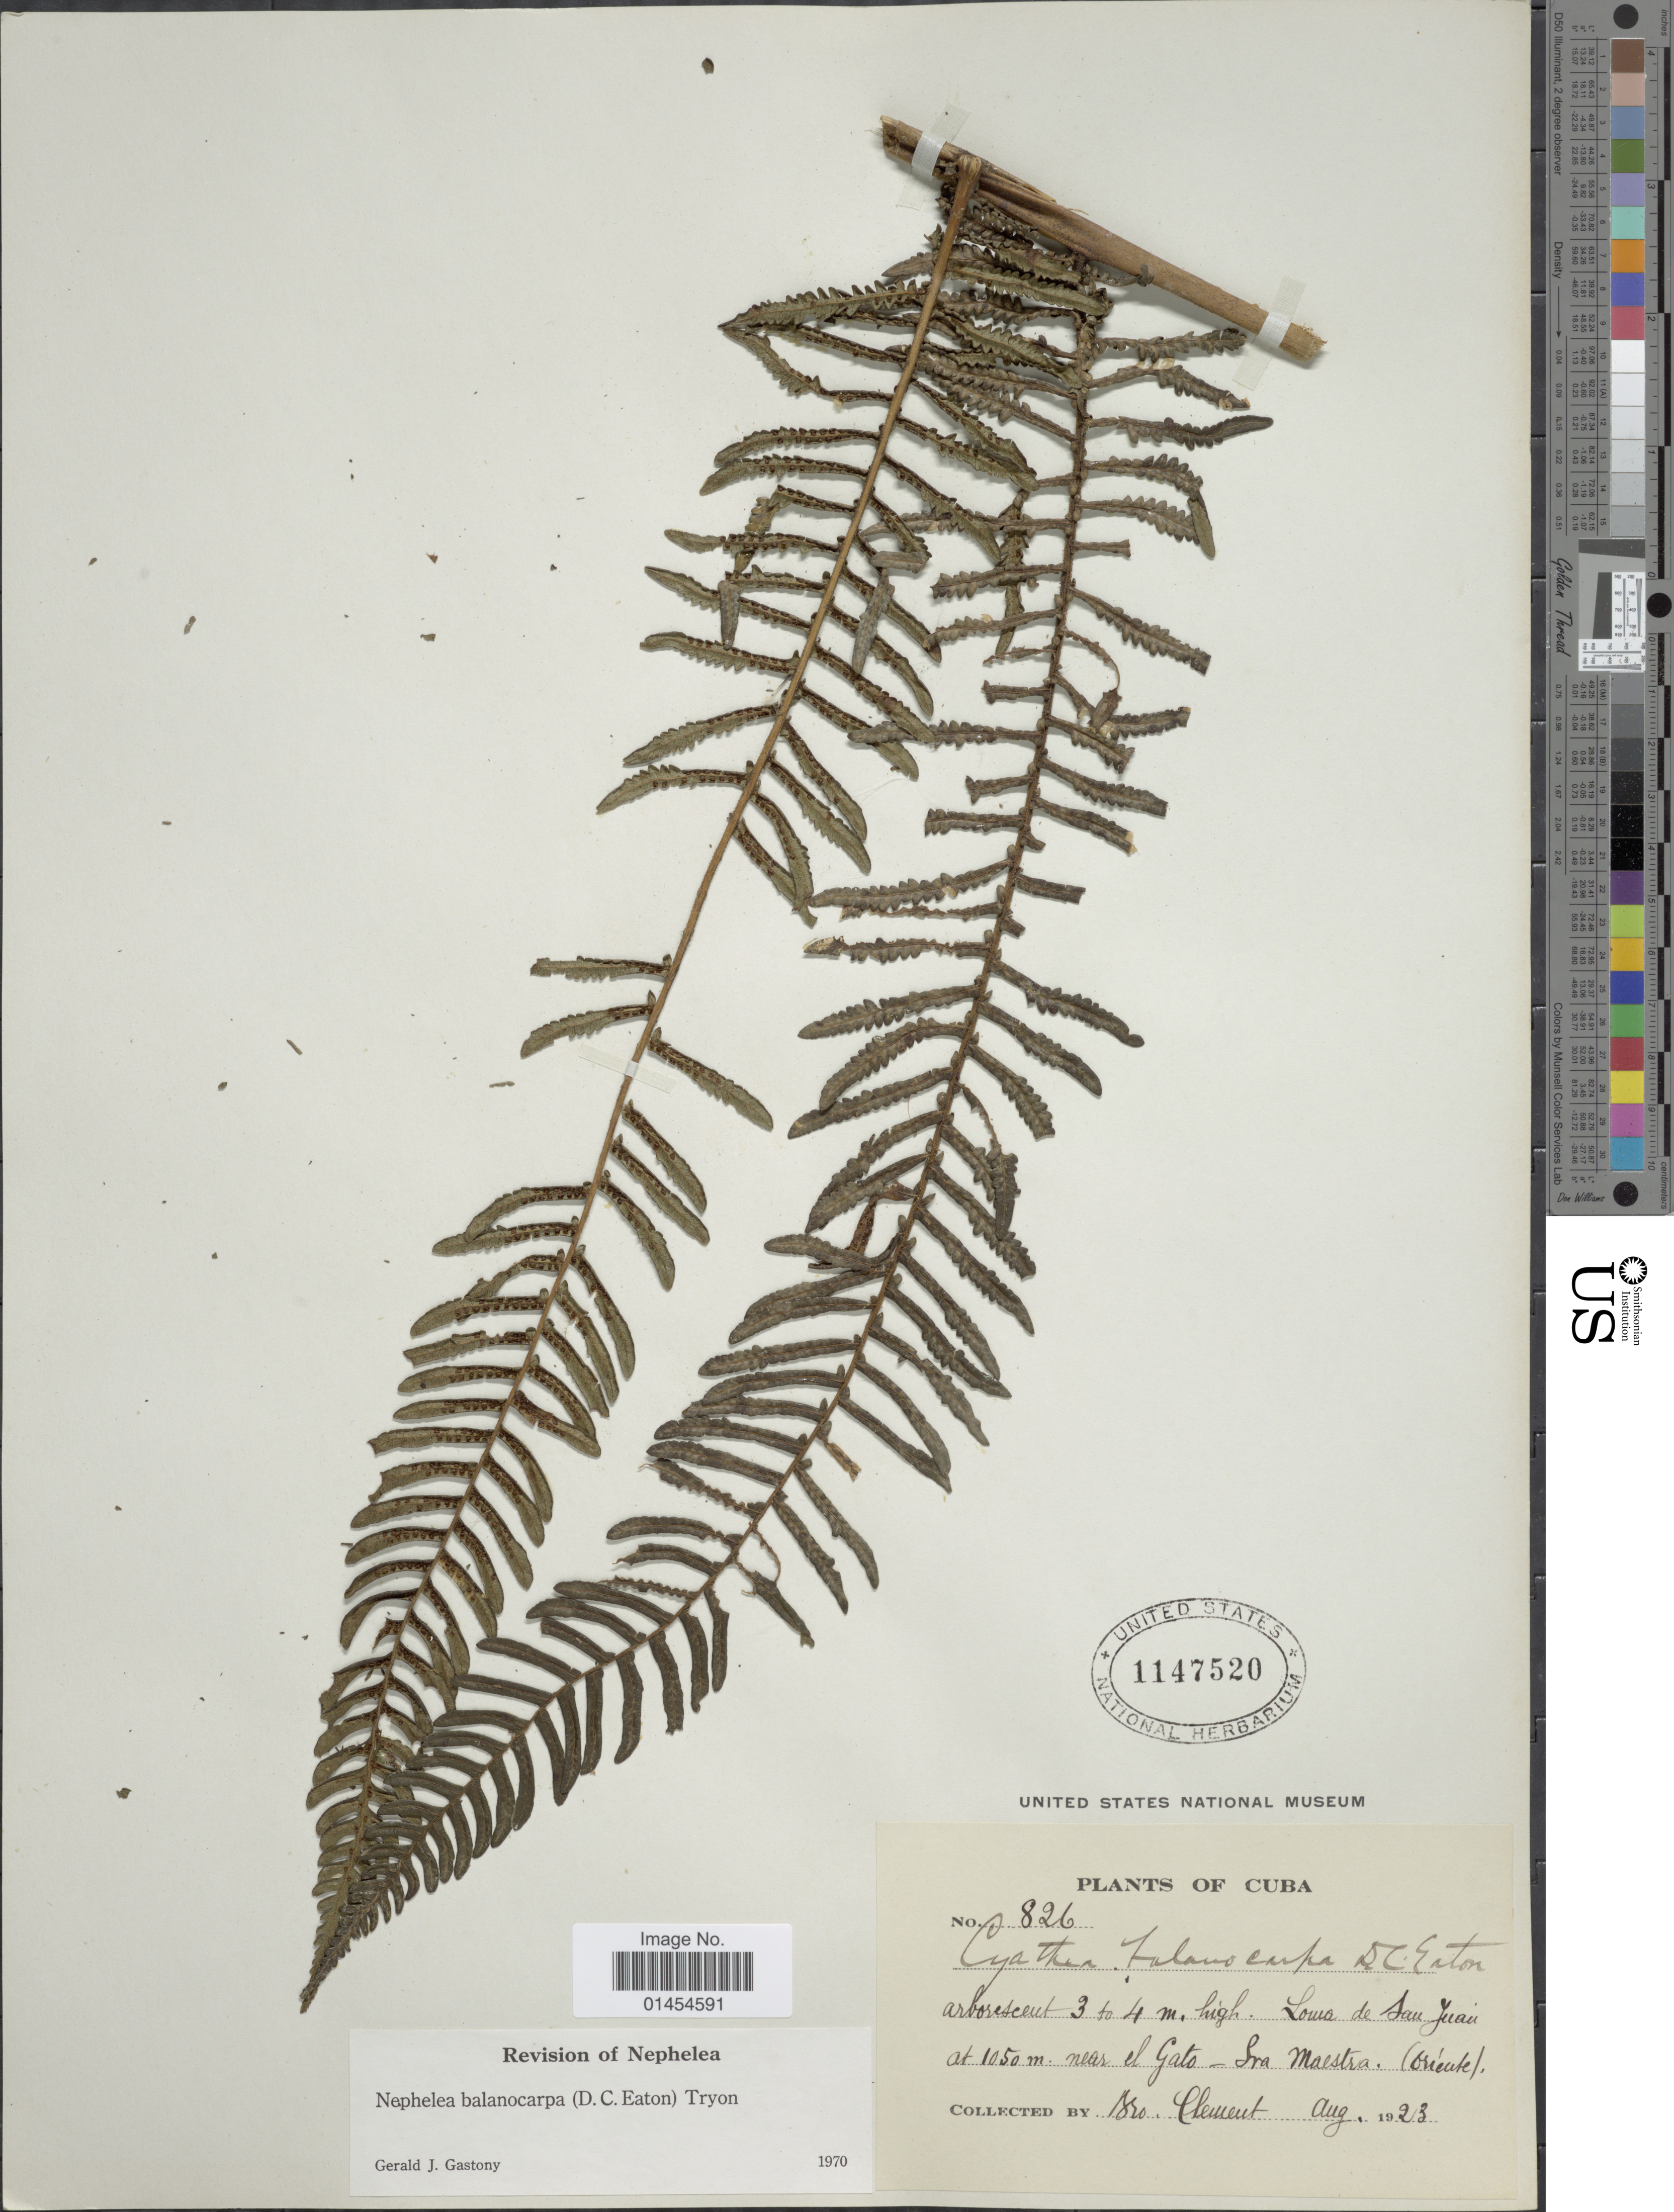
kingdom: Plantae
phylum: Tracheophyta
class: Polypodiopsida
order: Cyatheales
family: Cyatheaceae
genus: Alsophila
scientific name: Alsophila balanocarpa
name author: (D.C. Eaton) D.S. Conant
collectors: B. Clement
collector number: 826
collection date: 1923-08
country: Cuba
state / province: Oriente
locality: Near el Gato - Sra Maestra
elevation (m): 1050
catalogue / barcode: US 1147520